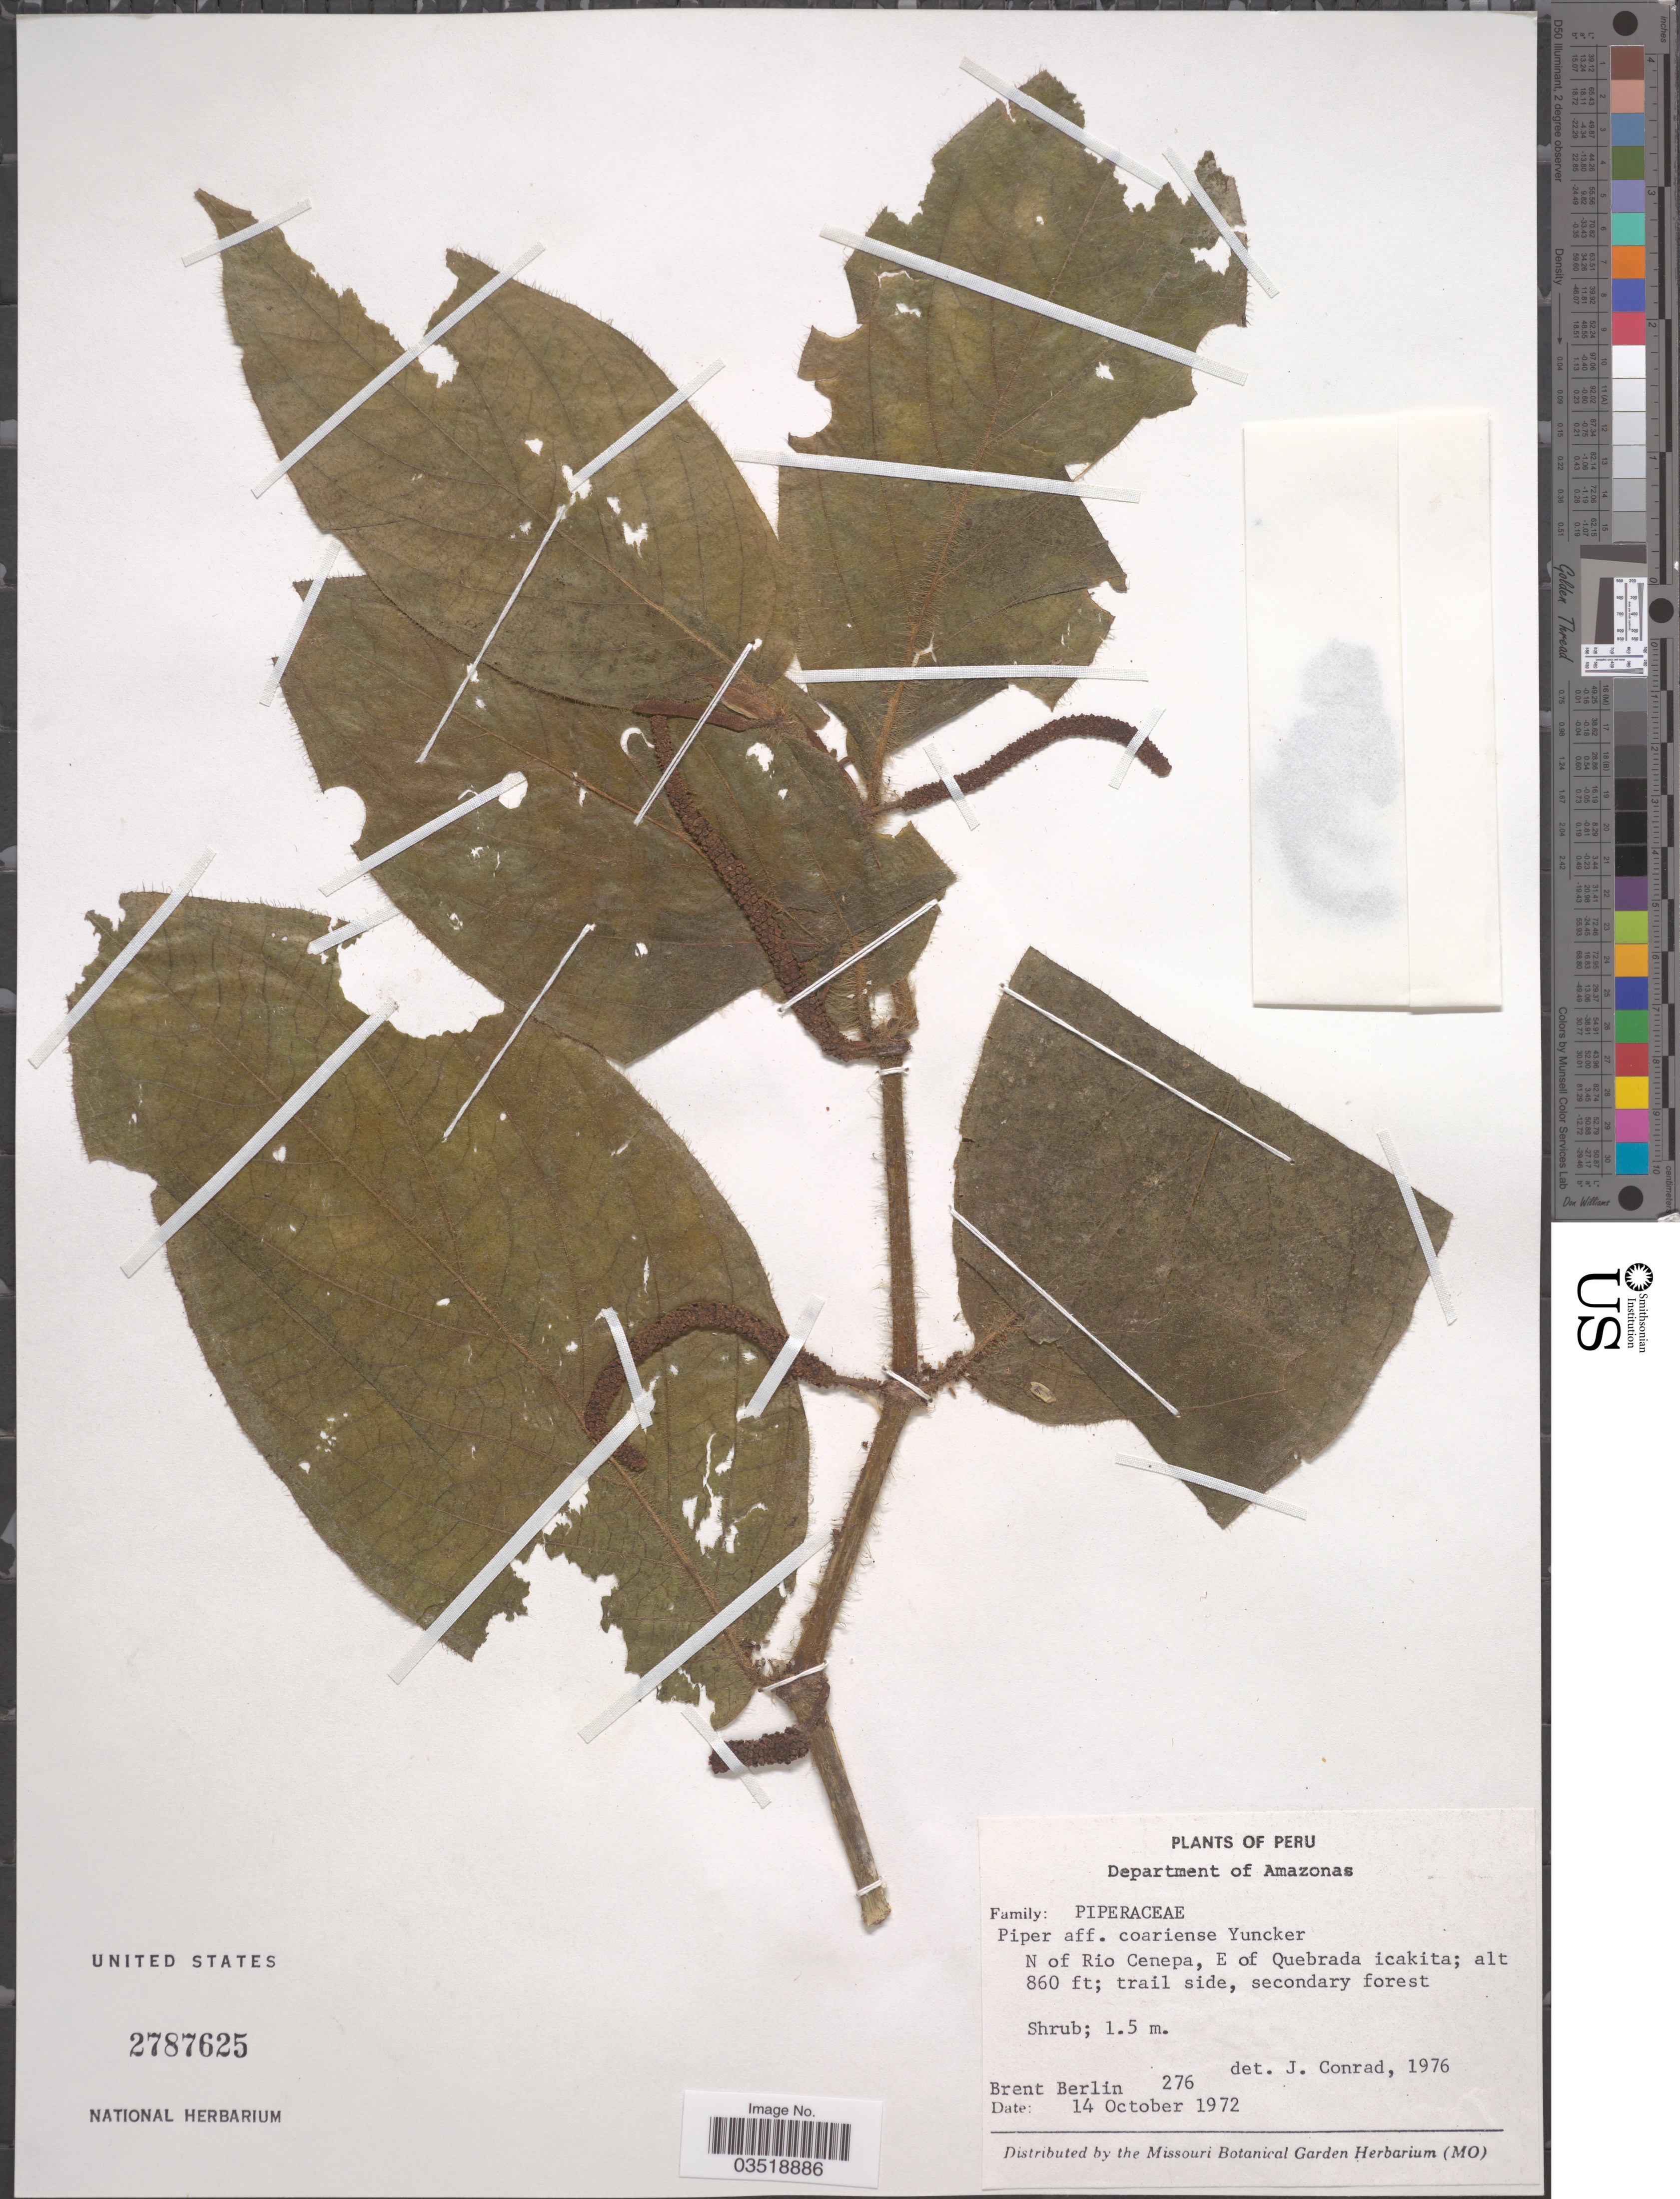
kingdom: Plantae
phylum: Tracheophyta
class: Magnoliopsida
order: Piperales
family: Piperaceae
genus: Piper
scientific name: Piper sp.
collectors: B. Berlin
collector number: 276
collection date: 1972-10-14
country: Peru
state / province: Amazonas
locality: Department of Amazonas. N of Rio Cenepa, E of Quebrada icakita.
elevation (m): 262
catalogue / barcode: US 2787625